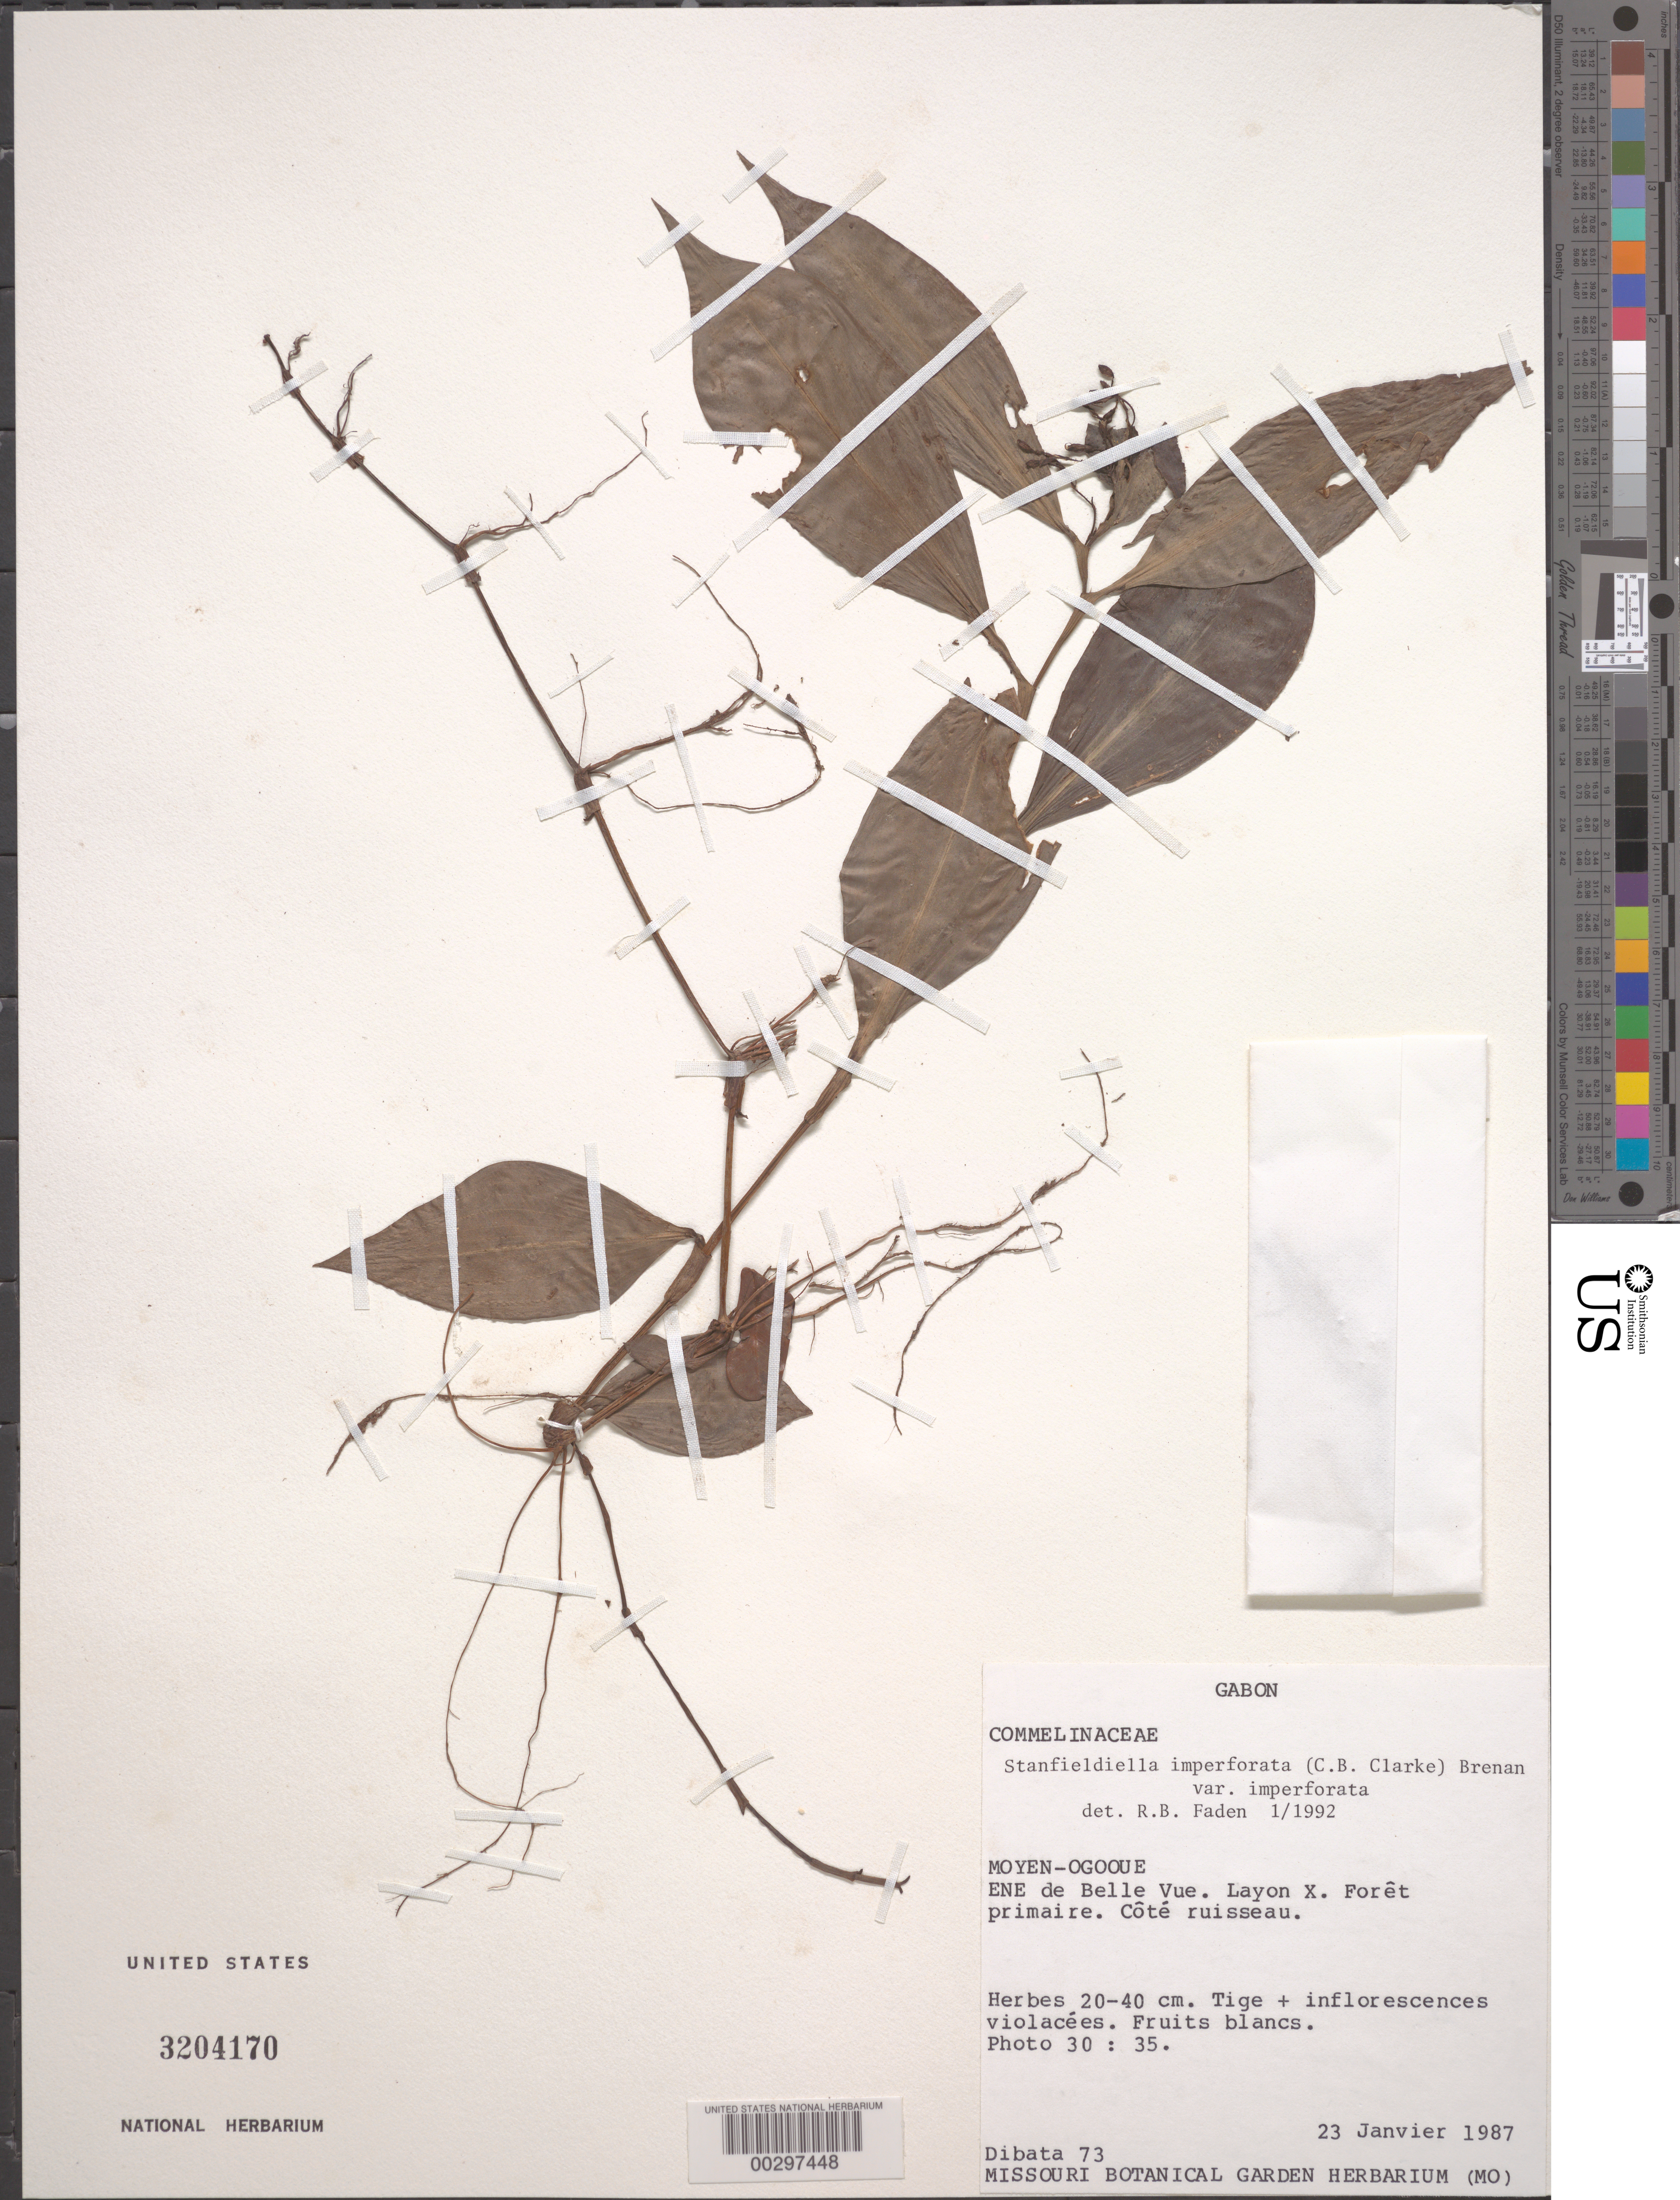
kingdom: Plantae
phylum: Tracheophyta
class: Liliopsida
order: Commelinales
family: Commelinaceae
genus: Stanfieldiella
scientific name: Stanfieldiella imperforata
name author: (C.B. Clarke) Brenan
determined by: Faden, Robert B., (US), Smithsonian Institution - National Museum of Natural History (UNITED STATES)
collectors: J. Dibata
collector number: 73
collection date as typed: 23 Jan 1987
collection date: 1987-01-23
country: Gabon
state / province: Moyen-ogooué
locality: ENE de Belle Vue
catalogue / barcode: US 3204170